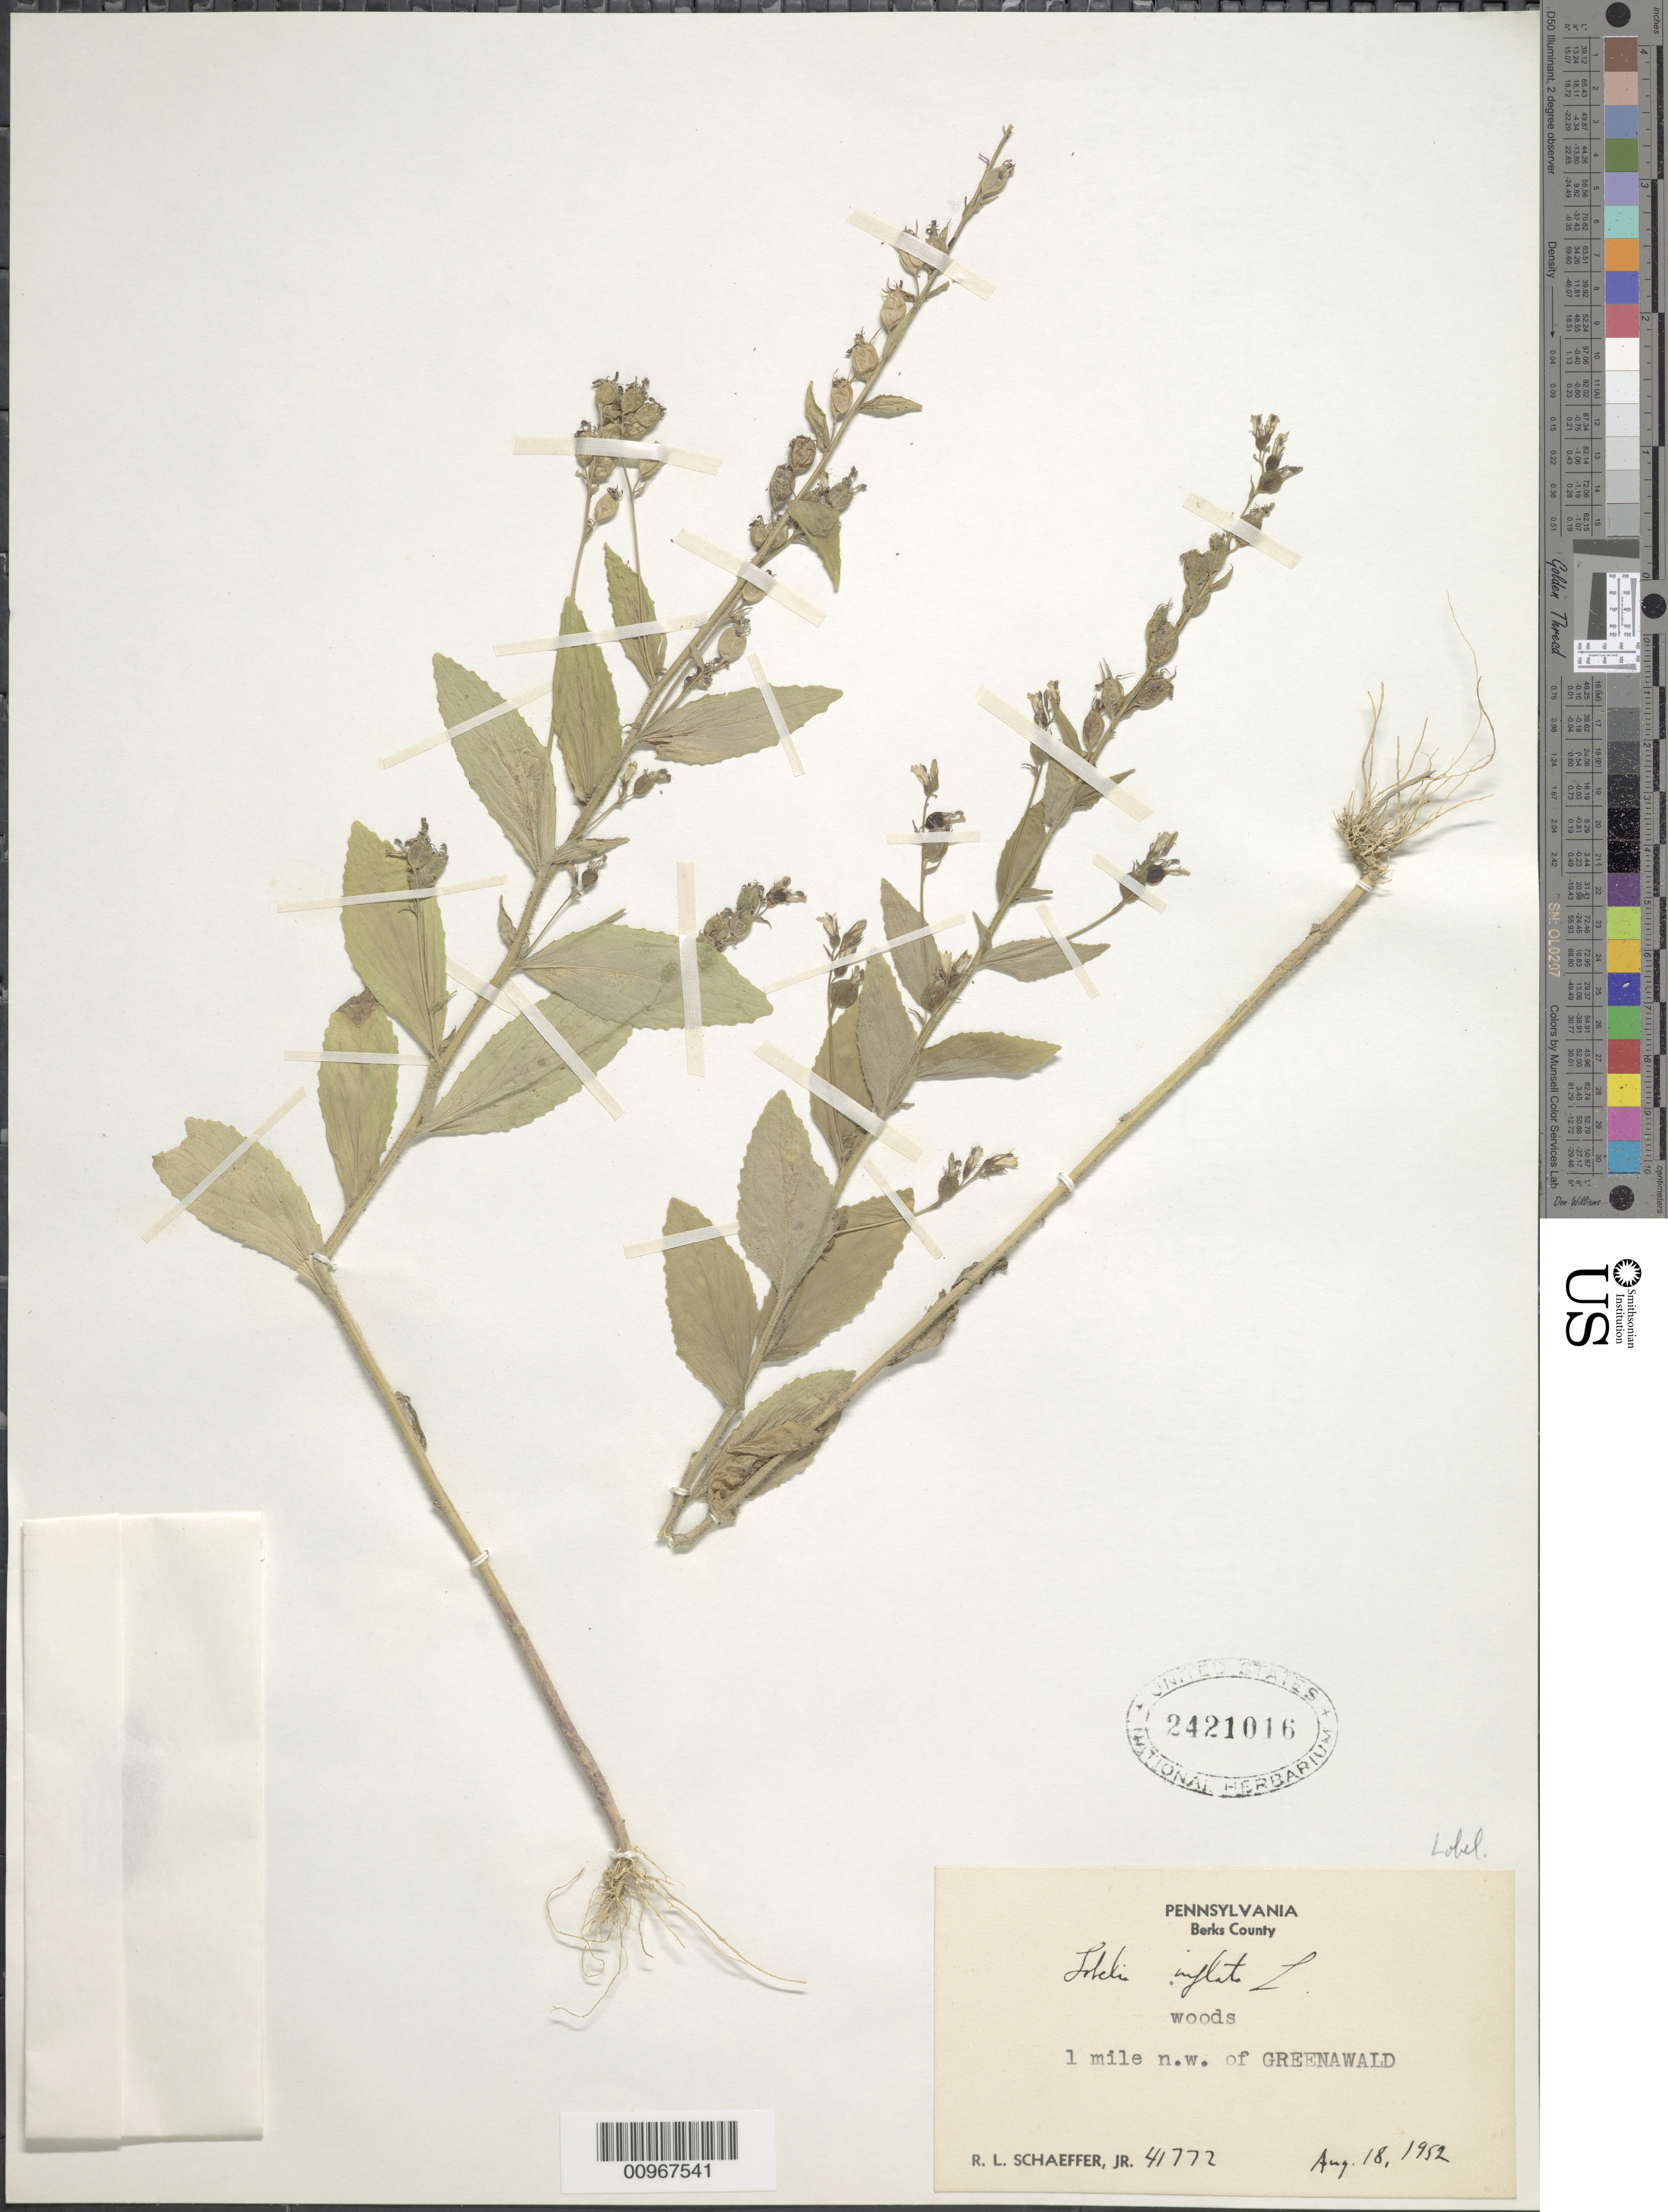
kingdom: Plantae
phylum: Tracheophyta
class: Magnoliopsida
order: Asterales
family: Campanulaceae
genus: Lobelia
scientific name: Lobelia inflata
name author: L.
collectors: R. Schaeffer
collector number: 41772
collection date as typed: Aug. 18, 1952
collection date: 1952-08-18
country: United States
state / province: Pennsylvania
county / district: Berks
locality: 1 mile NW of Greenawald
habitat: woods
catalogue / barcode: US 2421016